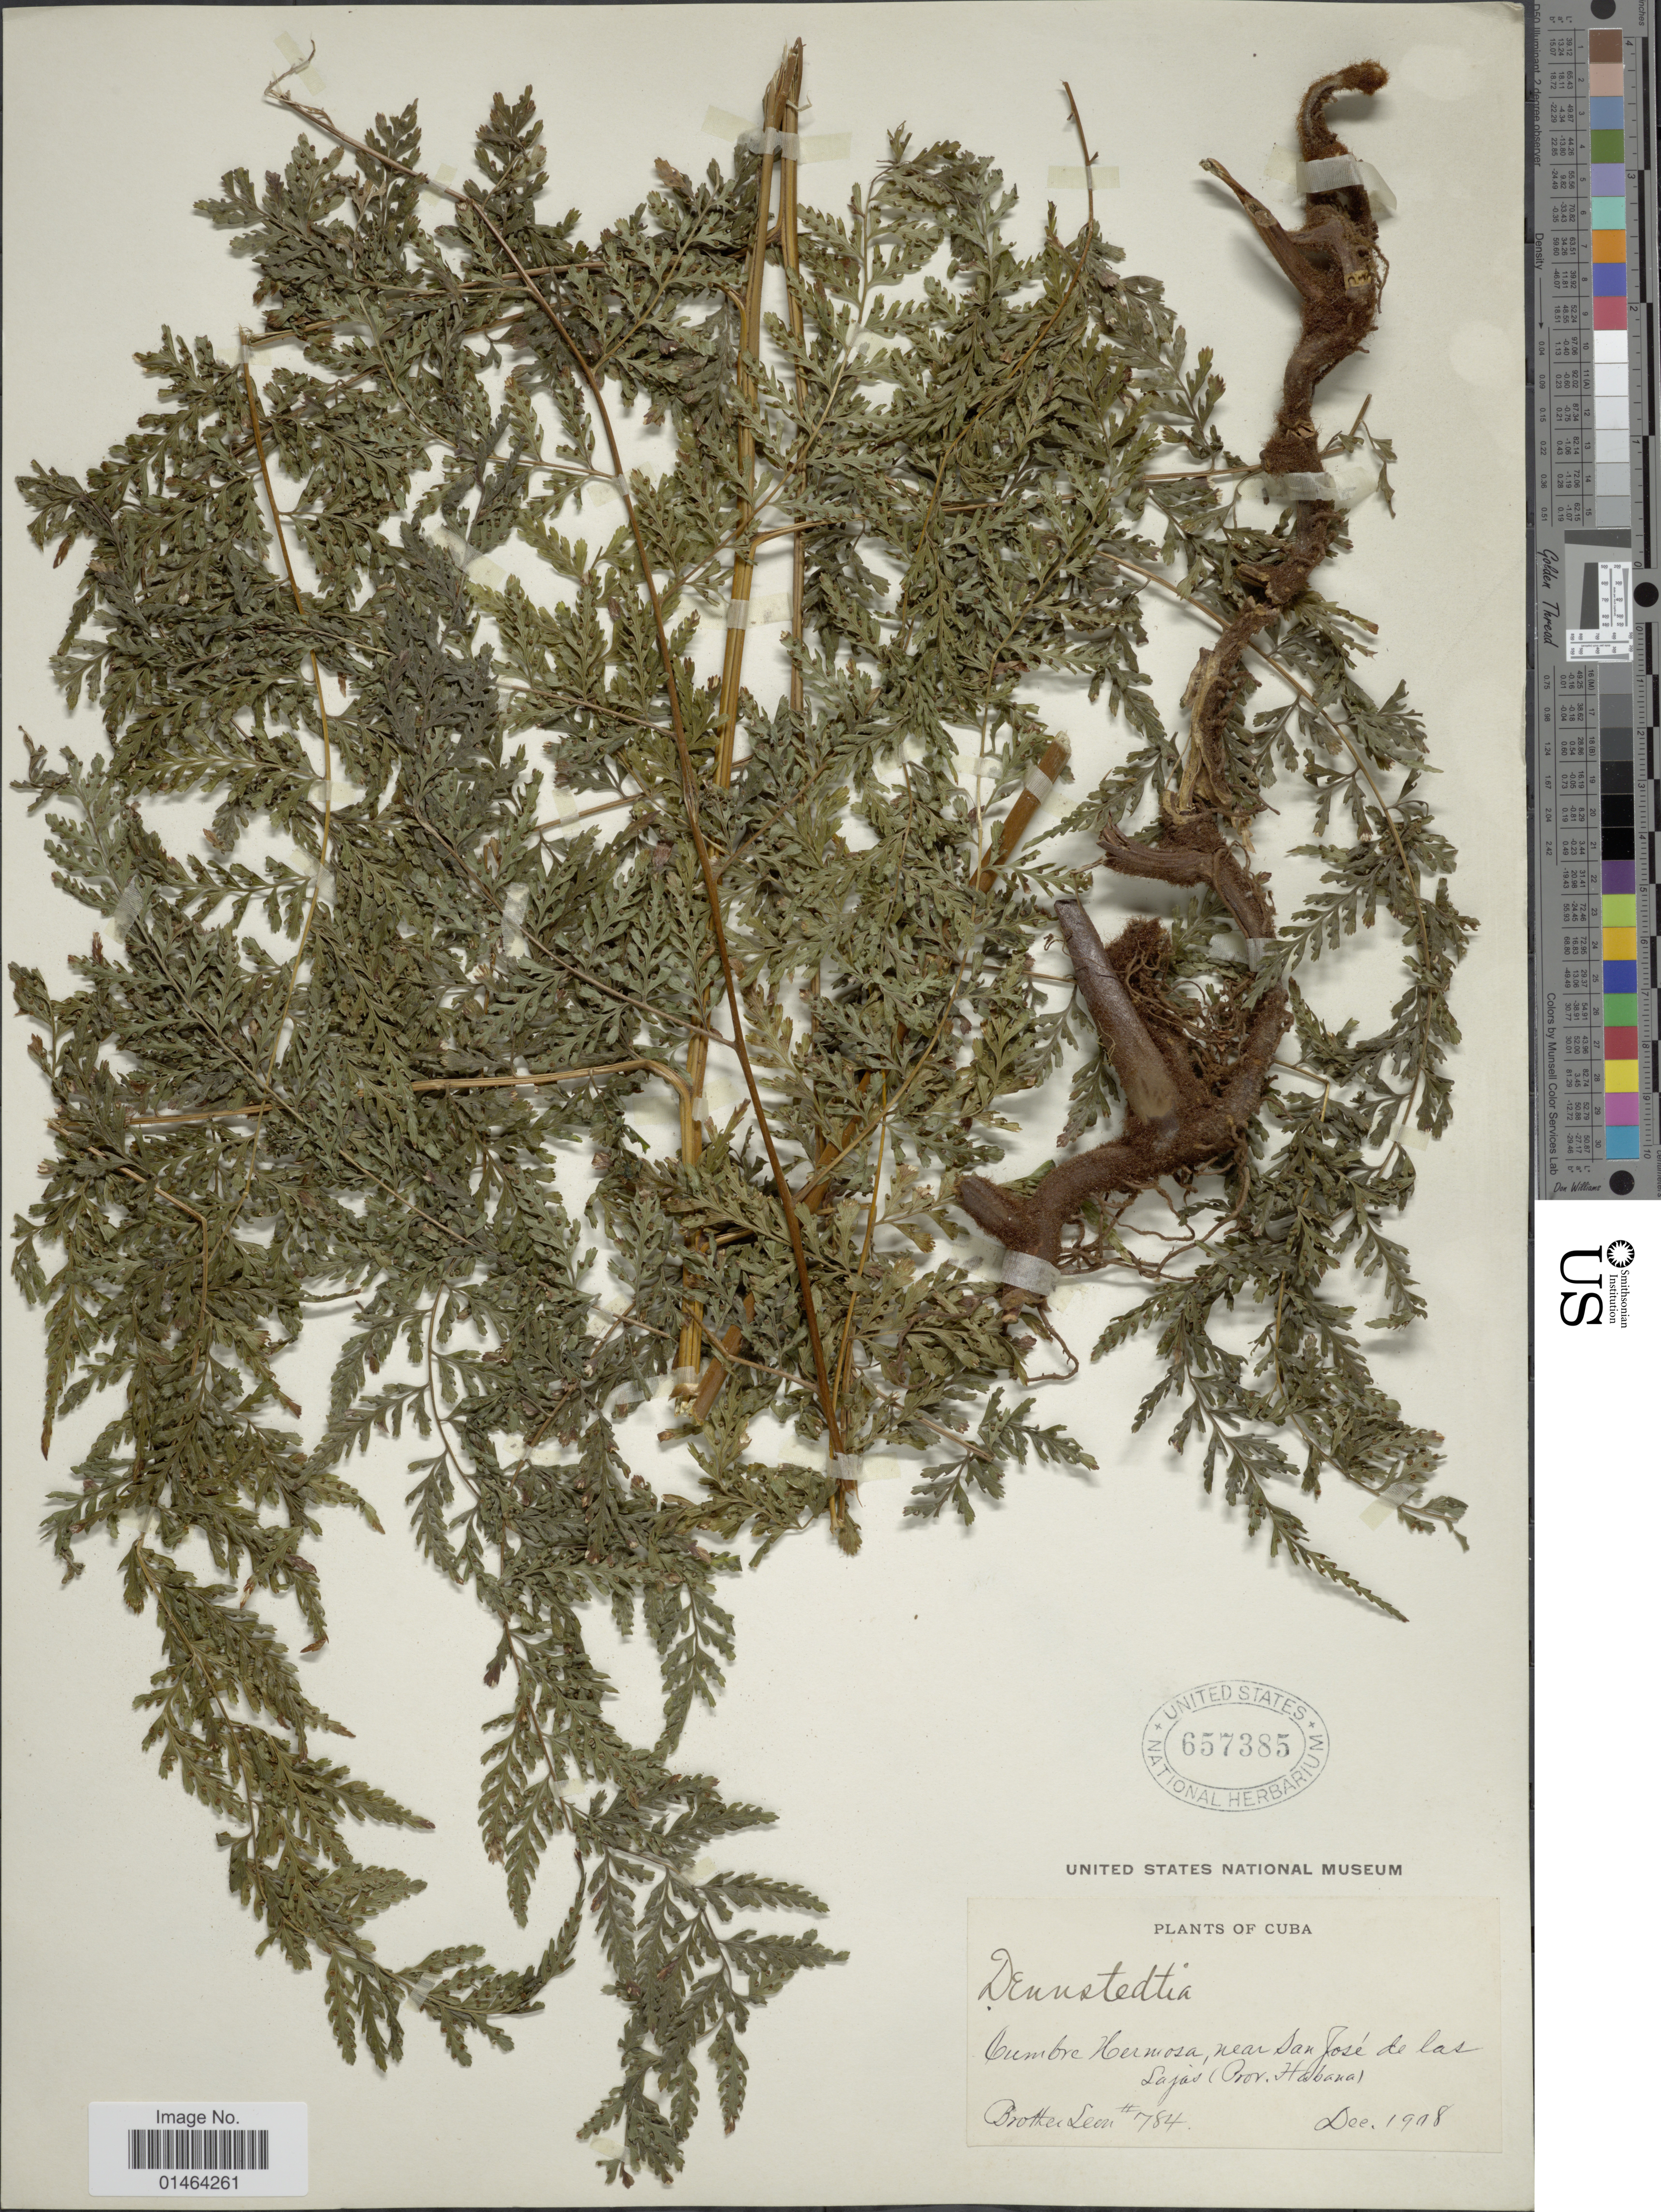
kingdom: Plantae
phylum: Tracheophyta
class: Polypodiopsida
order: Polypodiales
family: Dennstaedtiaceae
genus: Dennstaedtia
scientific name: Dennstaedtia bipinnata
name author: (Cav.) Maxon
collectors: Bro. León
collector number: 784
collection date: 1918-12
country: Cuba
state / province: La Habana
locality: Cumbre Hermosa, near San José de las Lajas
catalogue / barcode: US 657385